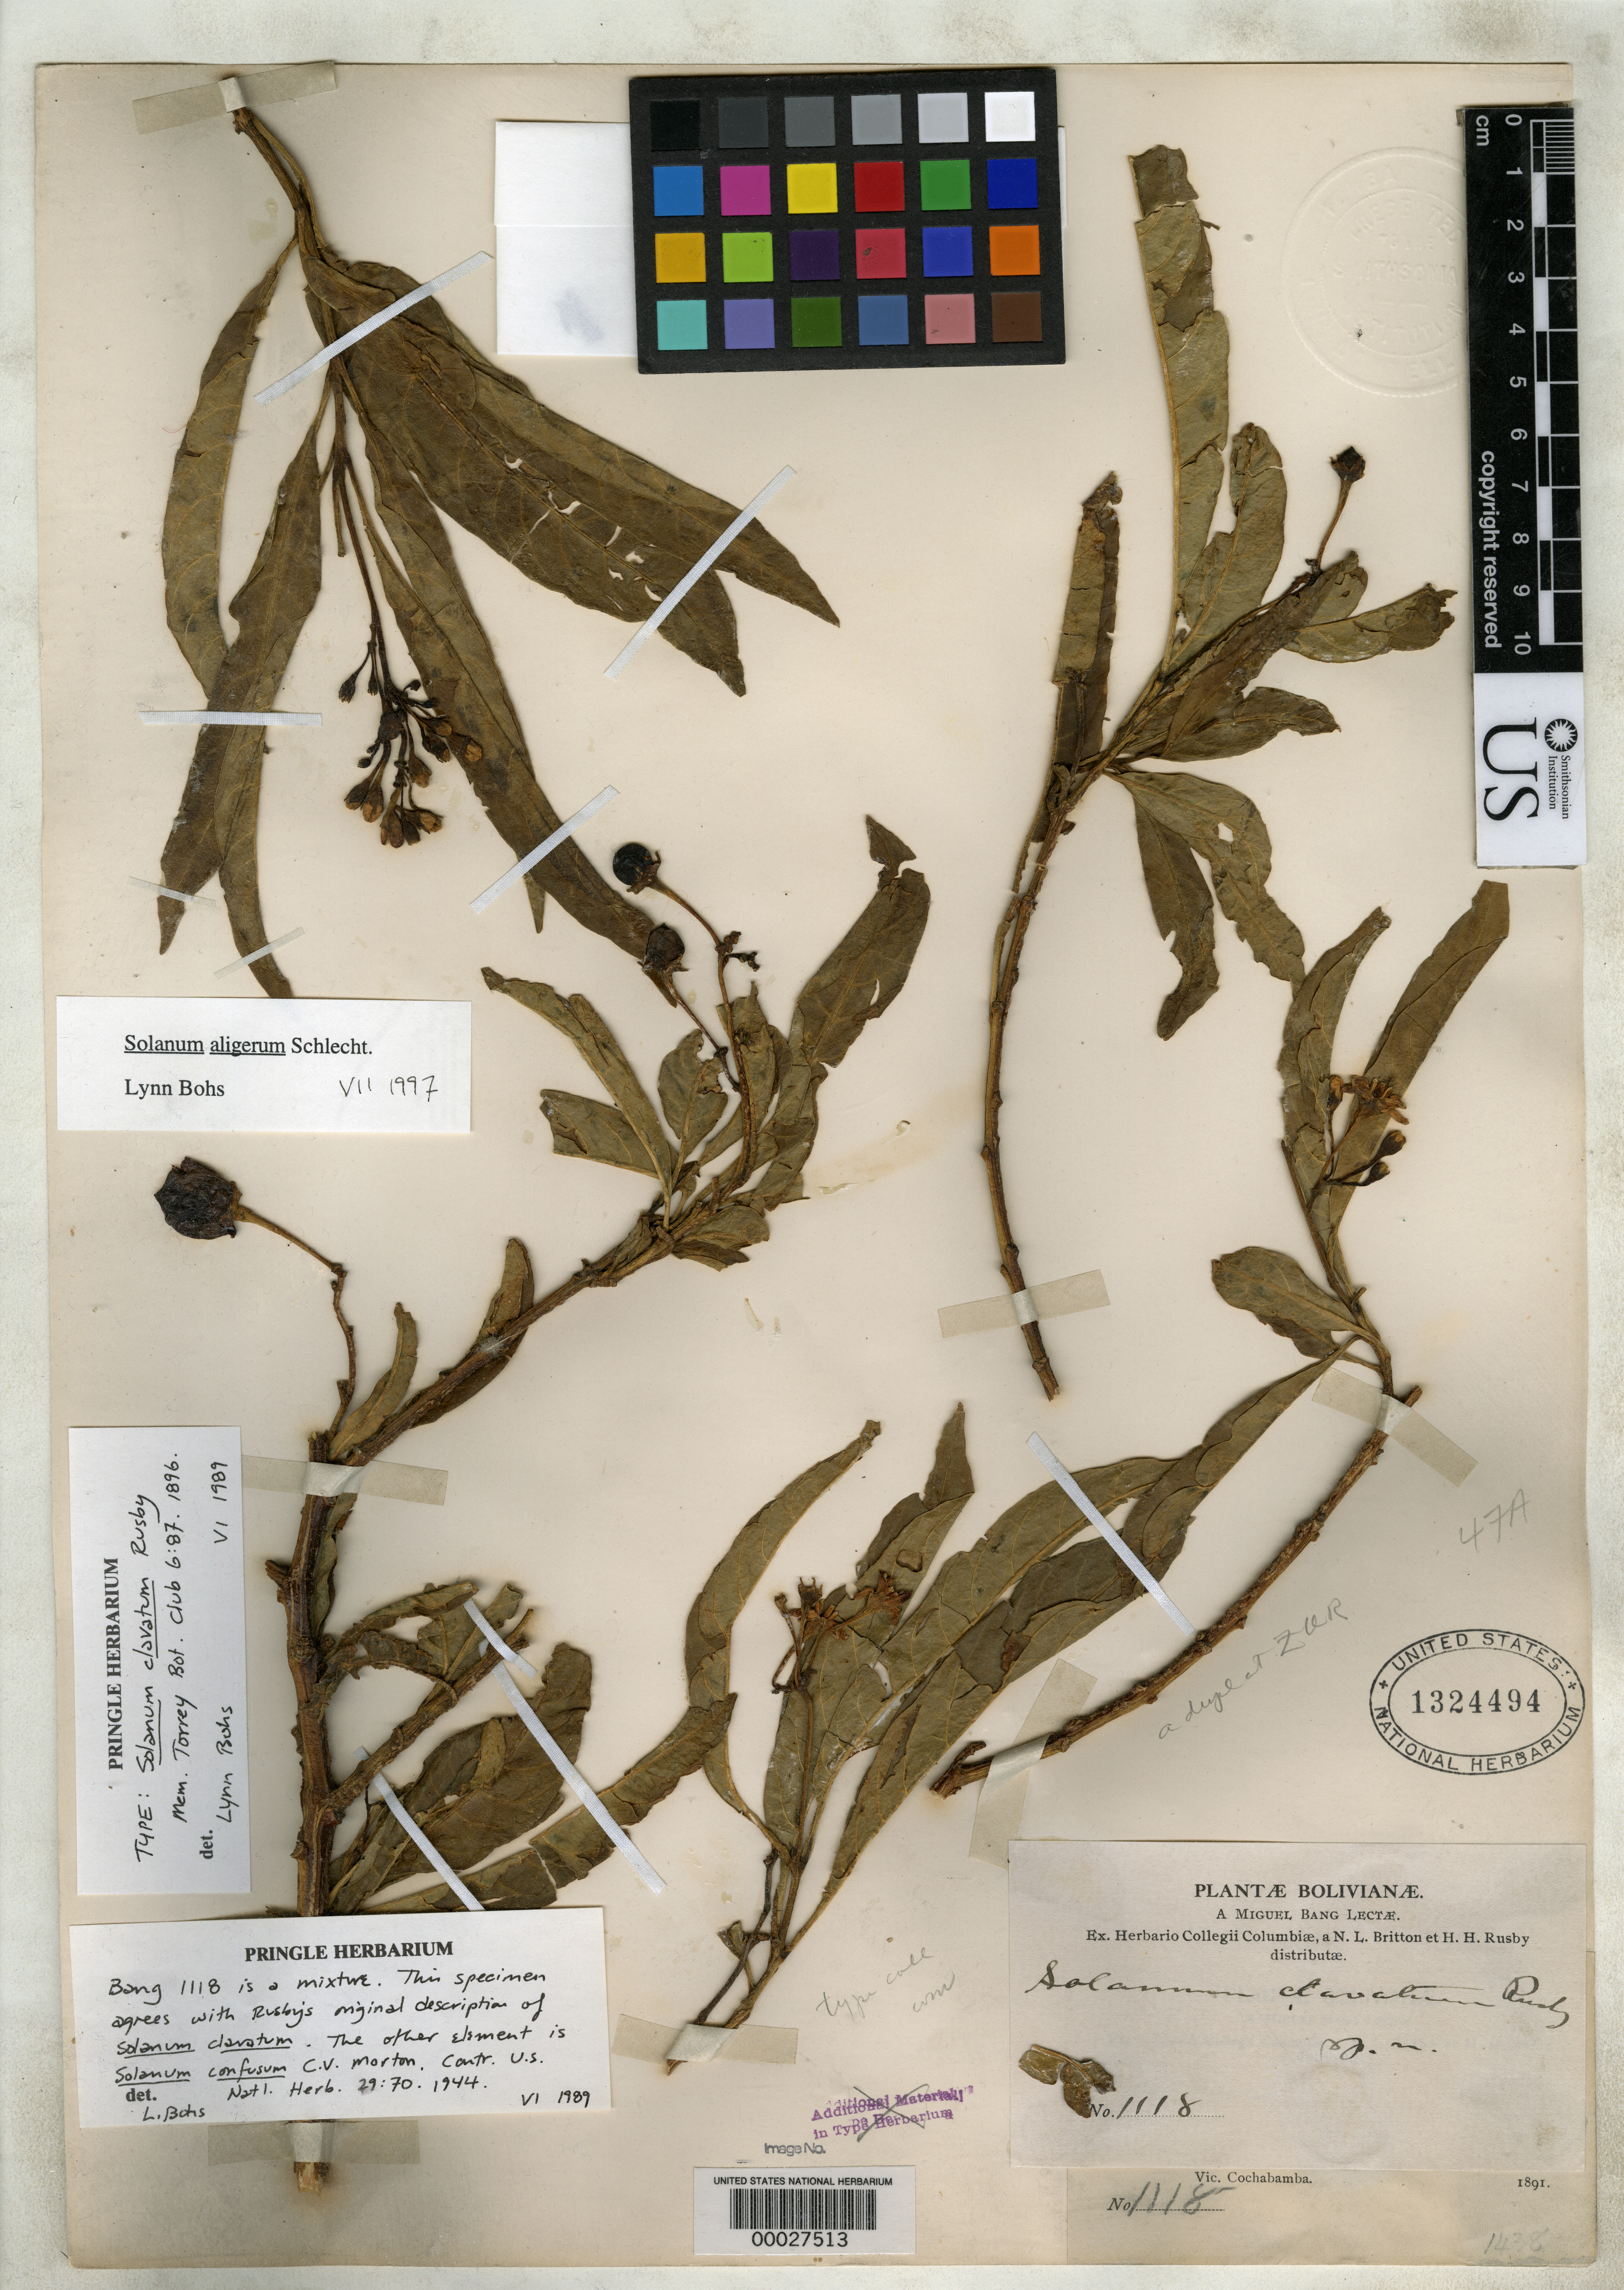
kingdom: Plantae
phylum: Tracheophyta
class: Magnoliopsida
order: Solanales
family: Solanaceae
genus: Solanum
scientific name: Solanum clavatum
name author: Rusby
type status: Isotype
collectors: M. Bang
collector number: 1118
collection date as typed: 1891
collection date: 1891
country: Bolivia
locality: Mt. Tunari.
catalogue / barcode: US 1324494